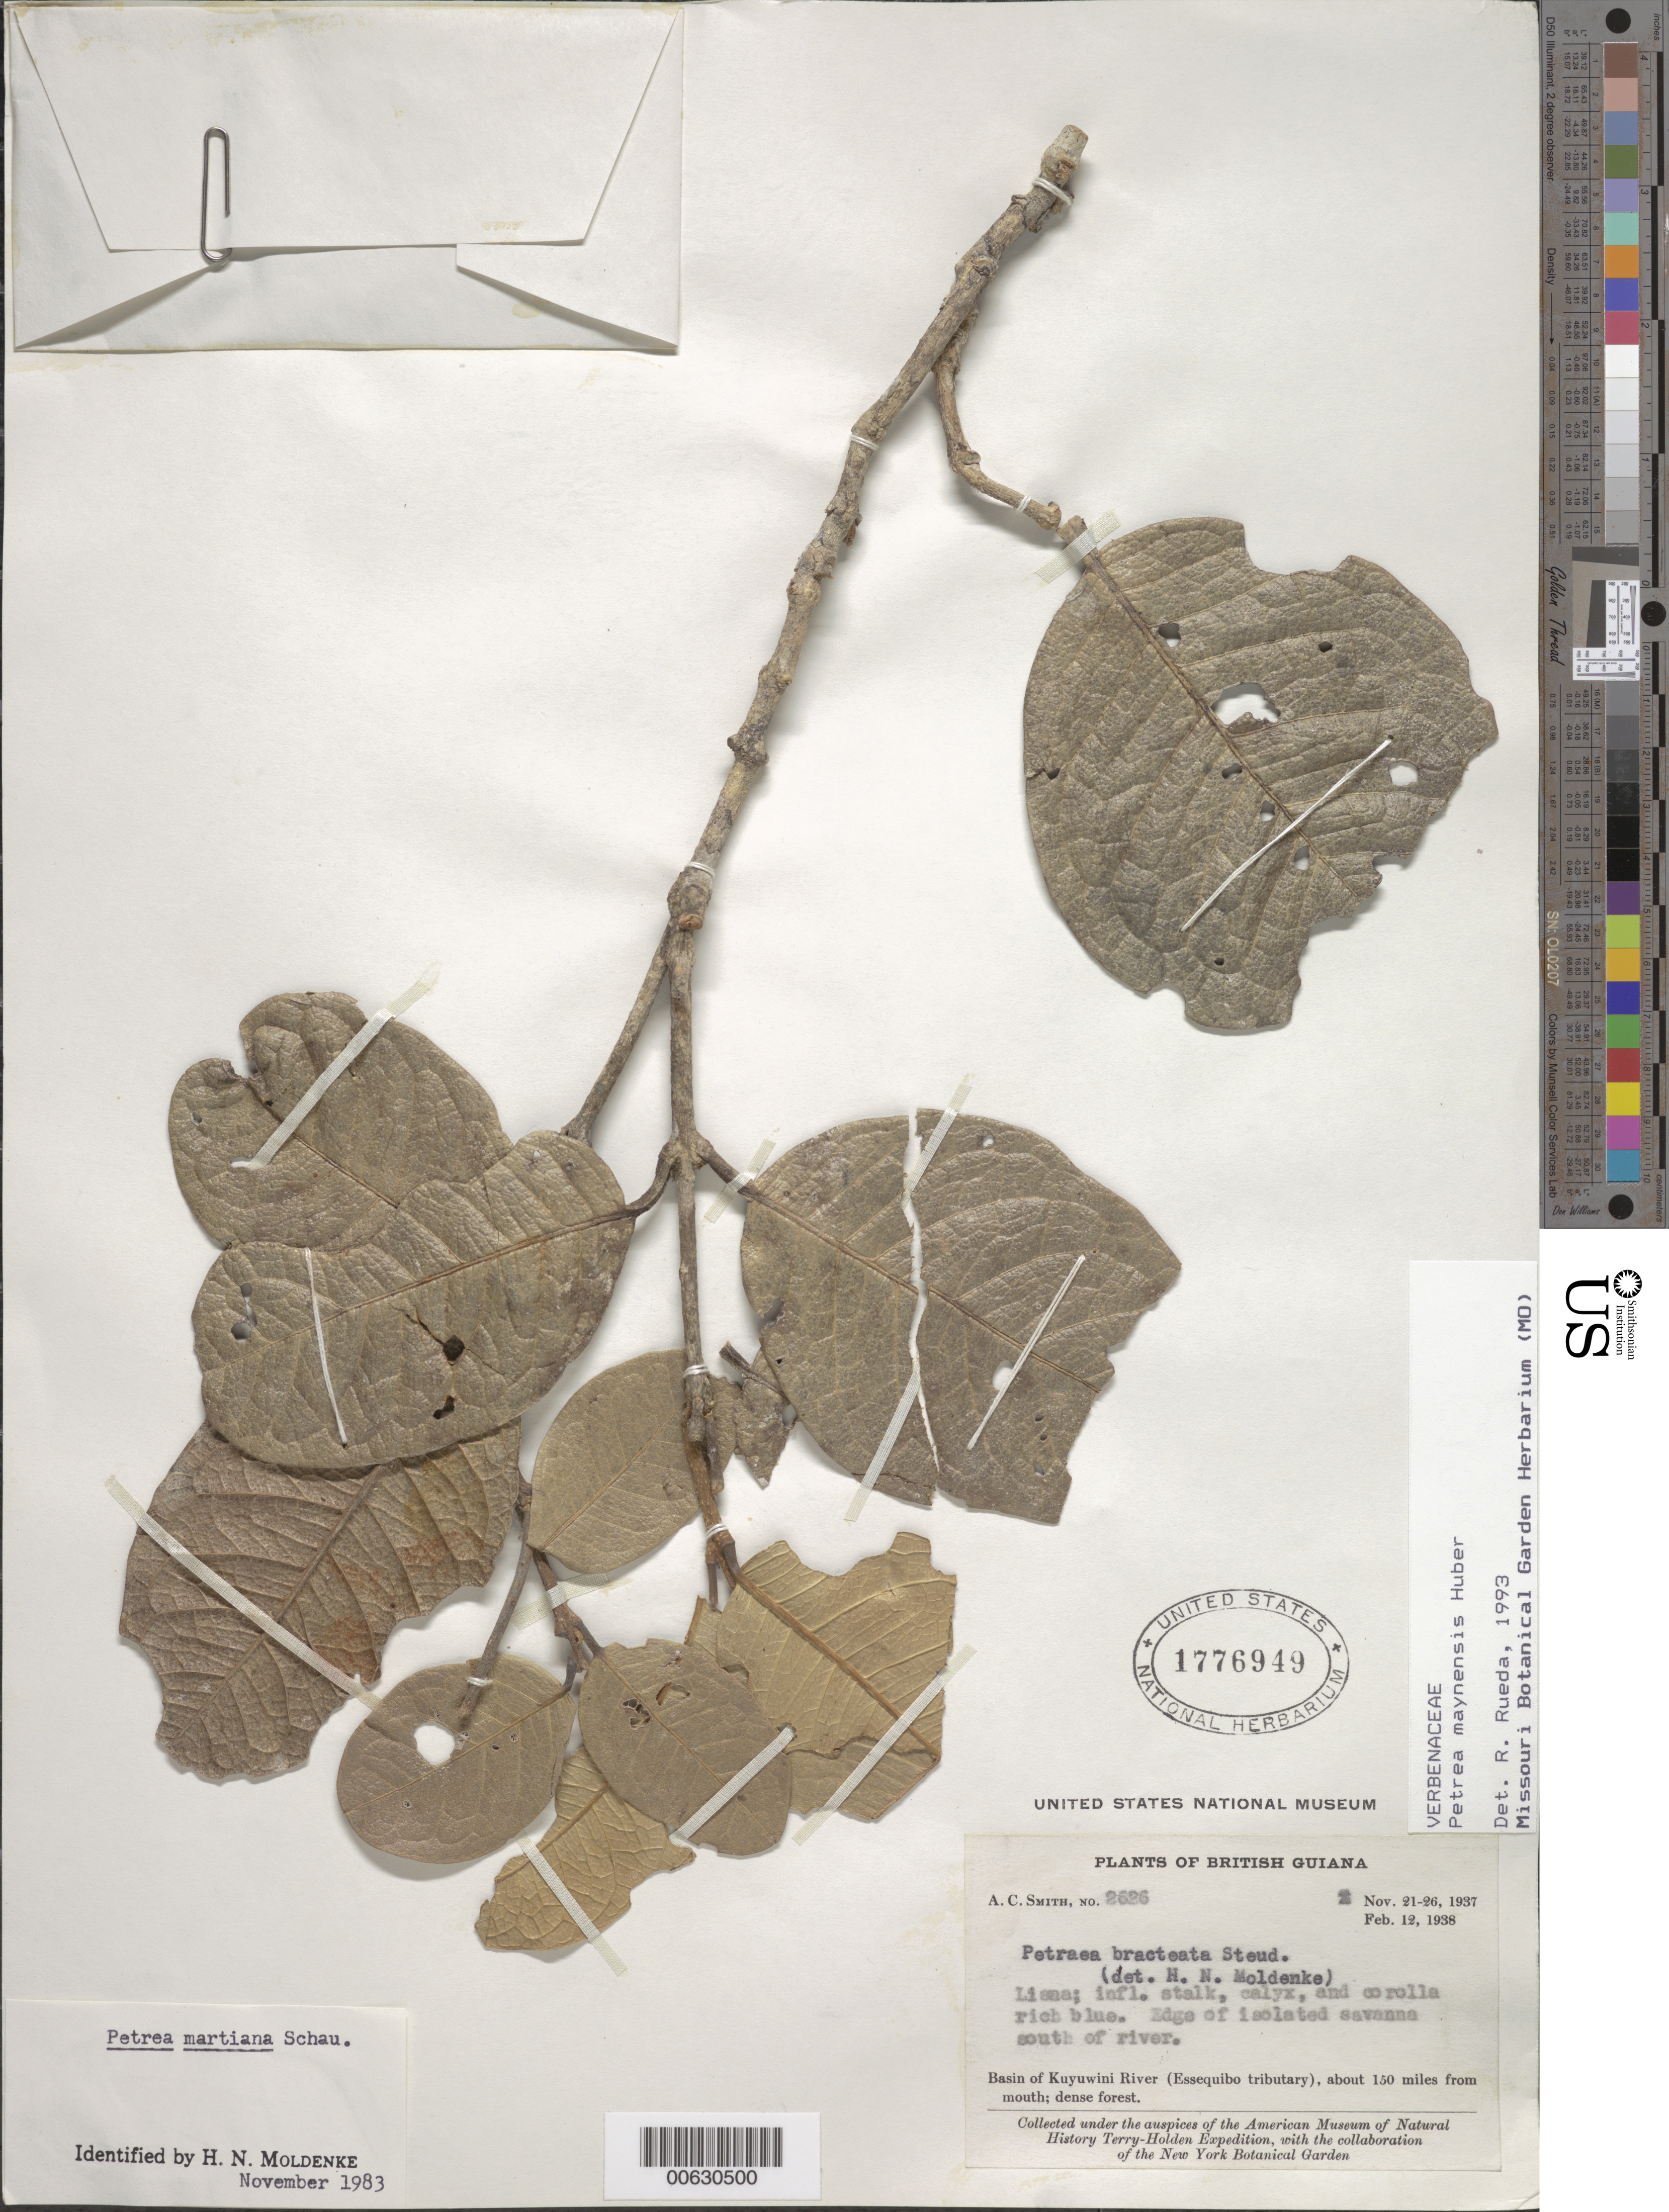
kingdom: Plantae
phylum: Tracheophyta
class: Magnoliopsida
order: Lamiales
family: Verbenaceae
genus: Petrea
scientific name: Petrea maynensis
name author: Huber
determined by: Rueda, R. M.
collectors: A. C. Smith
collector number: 2626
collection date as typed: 21-Nov-37 to 26-Nov-37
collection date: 1937-11-21/1937-11-26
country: Guyana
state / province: U. Takutu-U. Essequibo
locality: Kuyuwini River Basin (Essequibo River tributary), about 150 mi. from mouth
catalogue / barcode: US 1776949